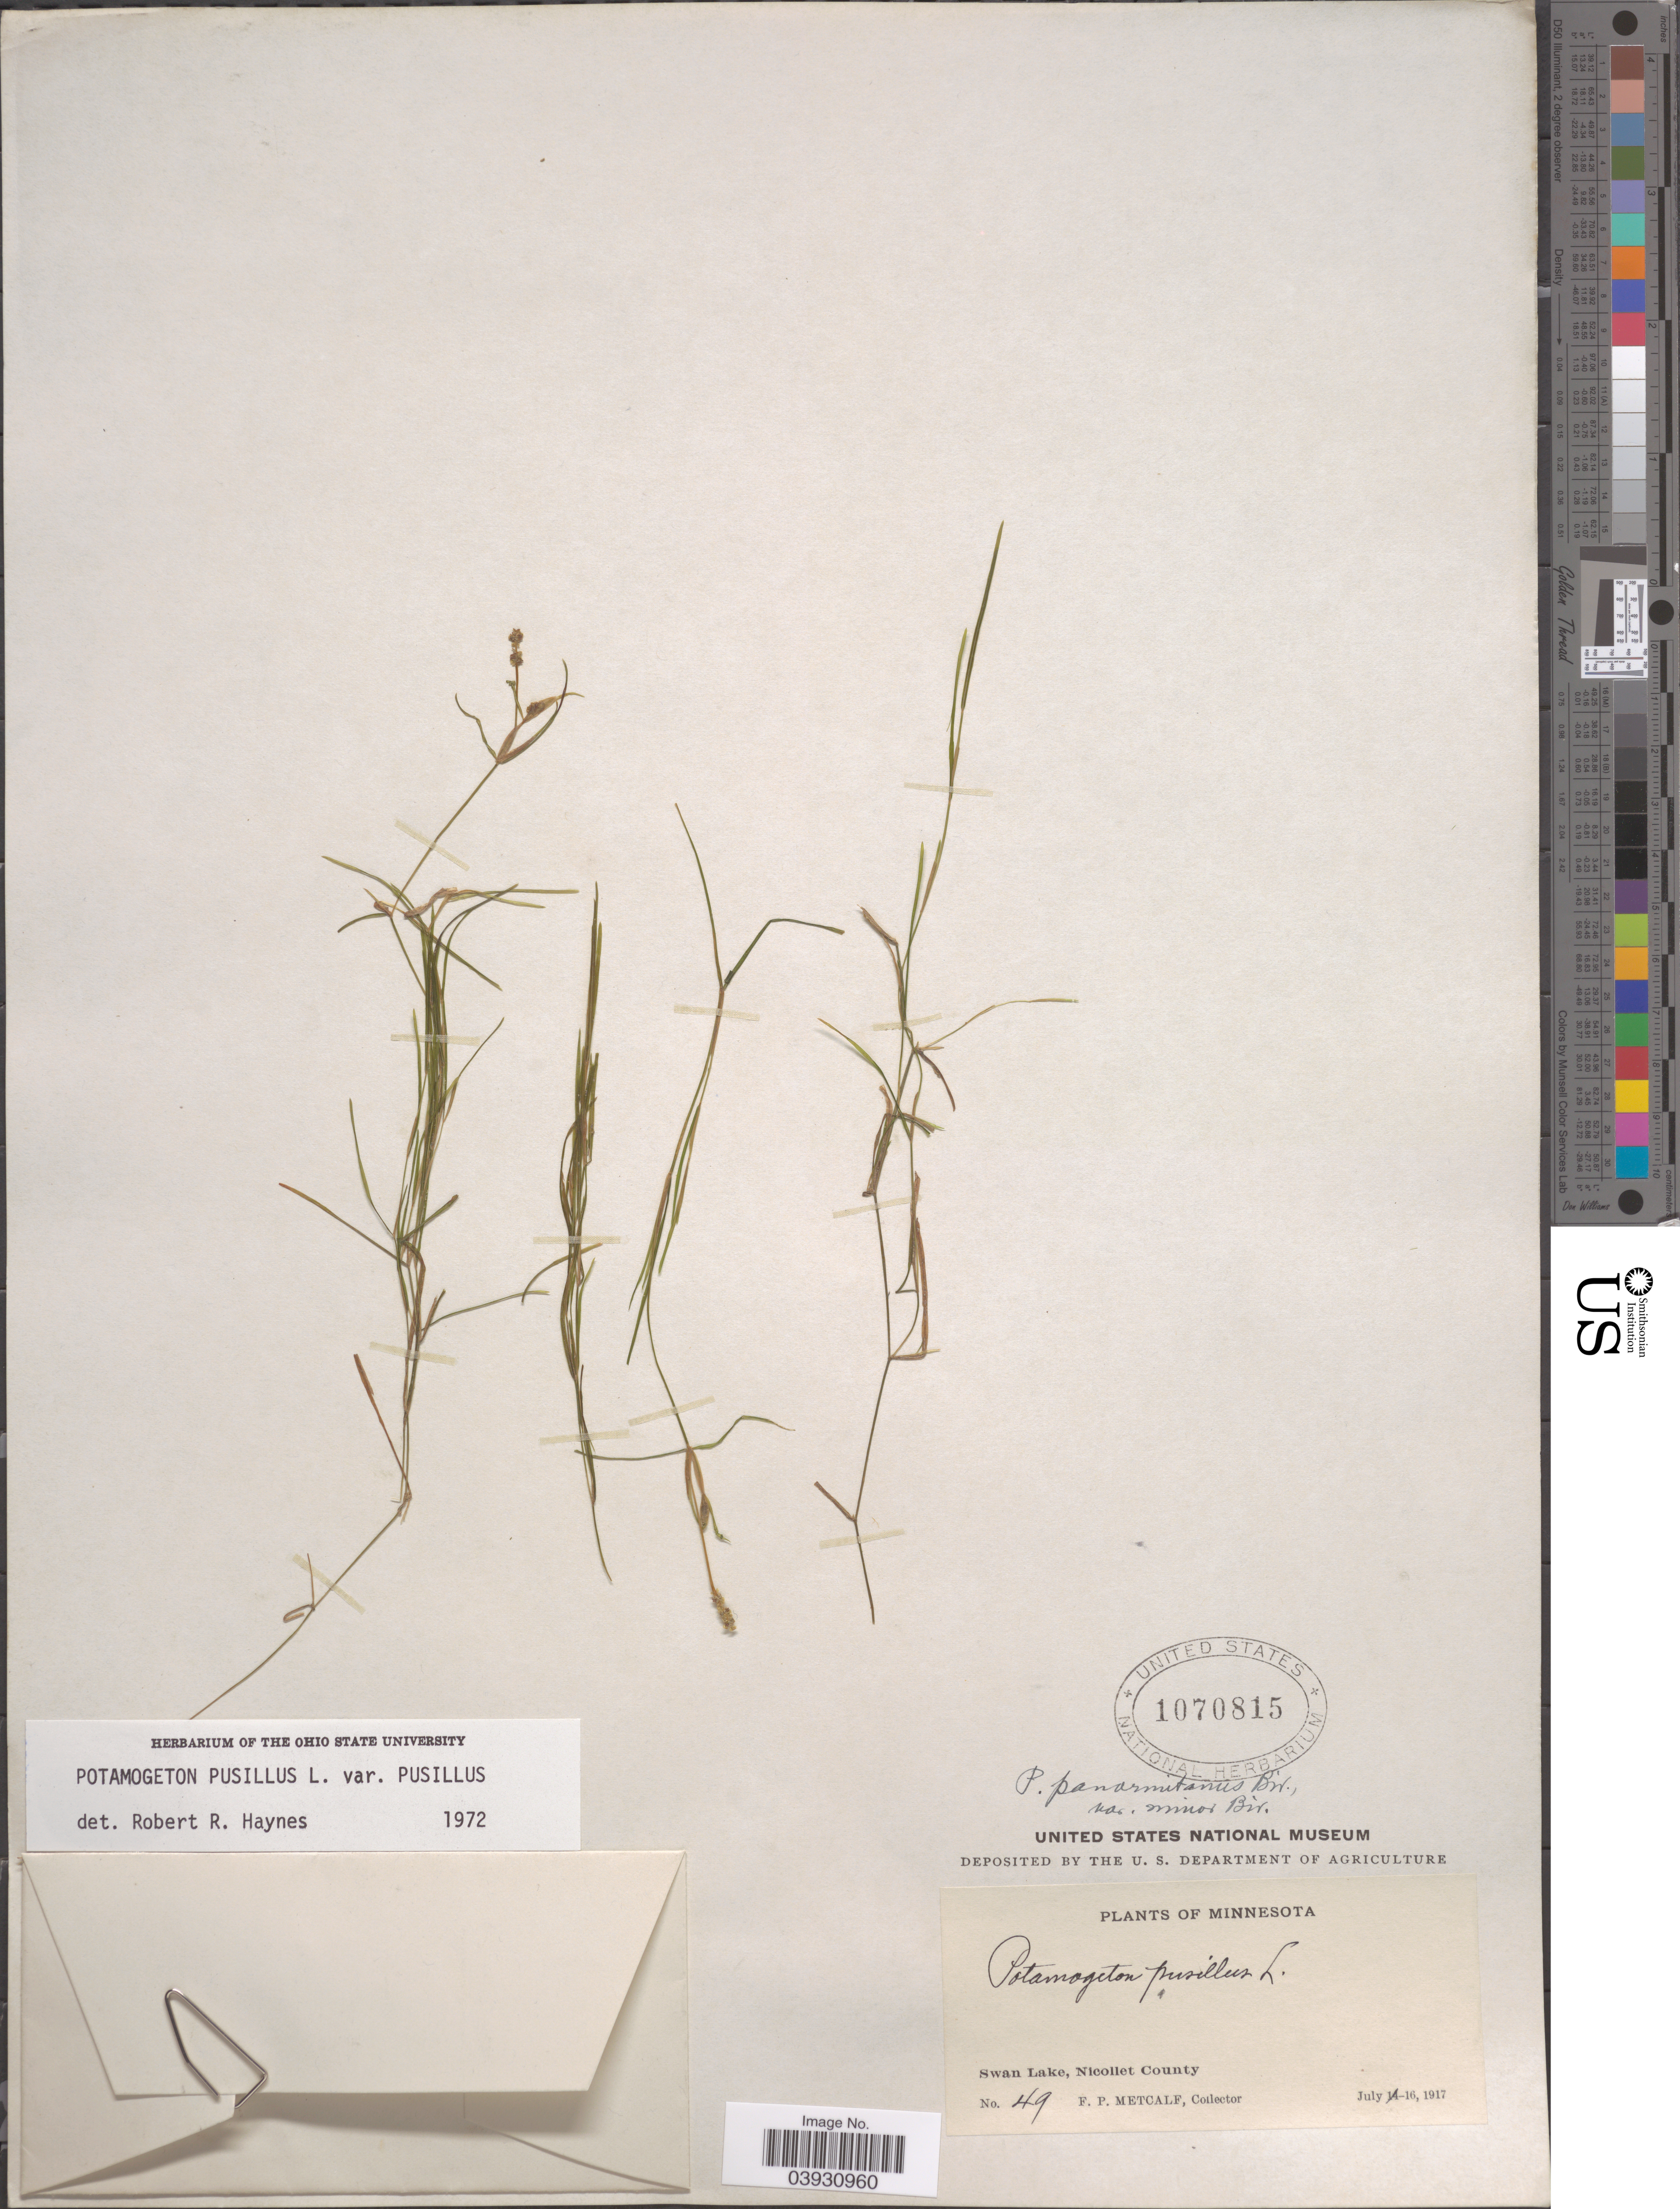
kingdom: Plantae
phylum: Tracheophyta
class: Liliopsida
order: Alismatales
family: Potamogetonaceae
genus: Potamogeton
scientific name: Potamogeton pusillus var. pusillus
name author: L.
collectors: F. Metcalf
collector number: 49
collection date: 1917-07-16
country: United States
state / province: Minnesota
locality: Swan Lake, NIcollet County.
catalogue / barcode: US 1070815